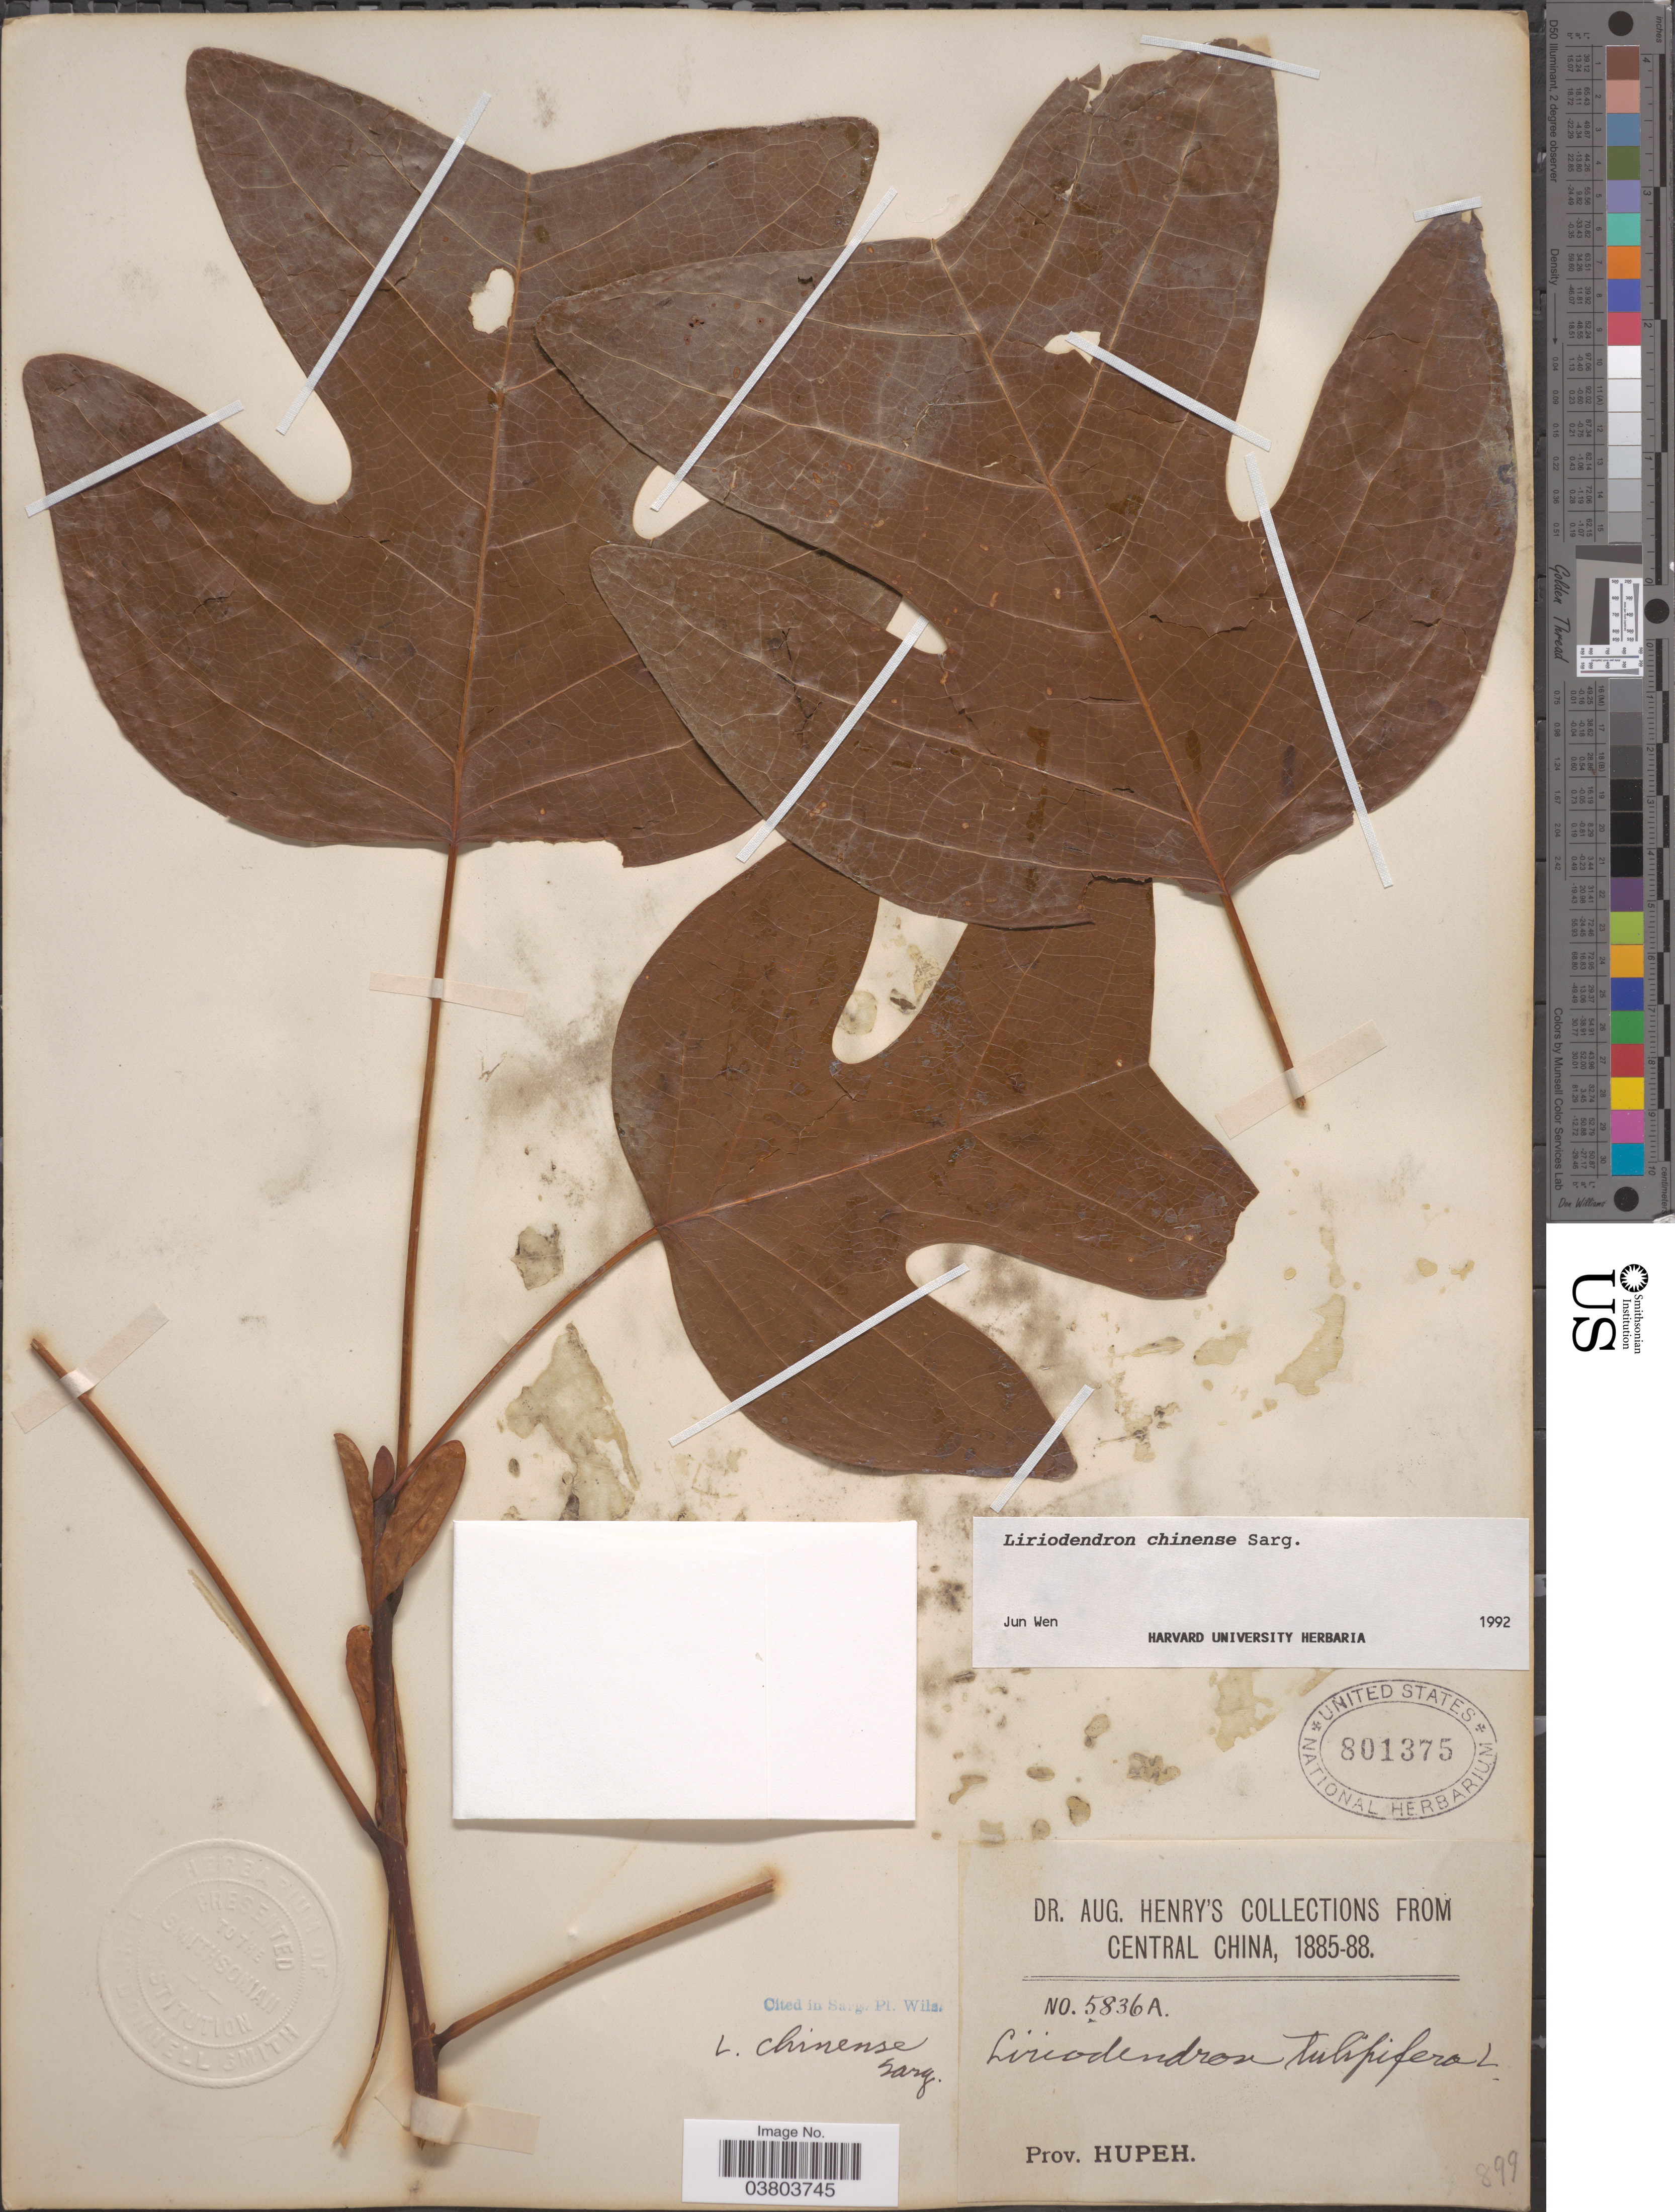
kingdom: Plantae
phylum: Tracheophyta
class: Magnoliopsida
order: Magnoliales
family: Magnoliaceae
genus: Liriodendron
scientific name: Liriodendron chinense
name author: (Hemsl.) Sarg.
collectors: A. Henry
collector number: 5836 A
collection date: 1885/1888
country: China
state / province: Hubei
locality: Central China. Prov. Hupeh.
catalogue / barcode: US 801375